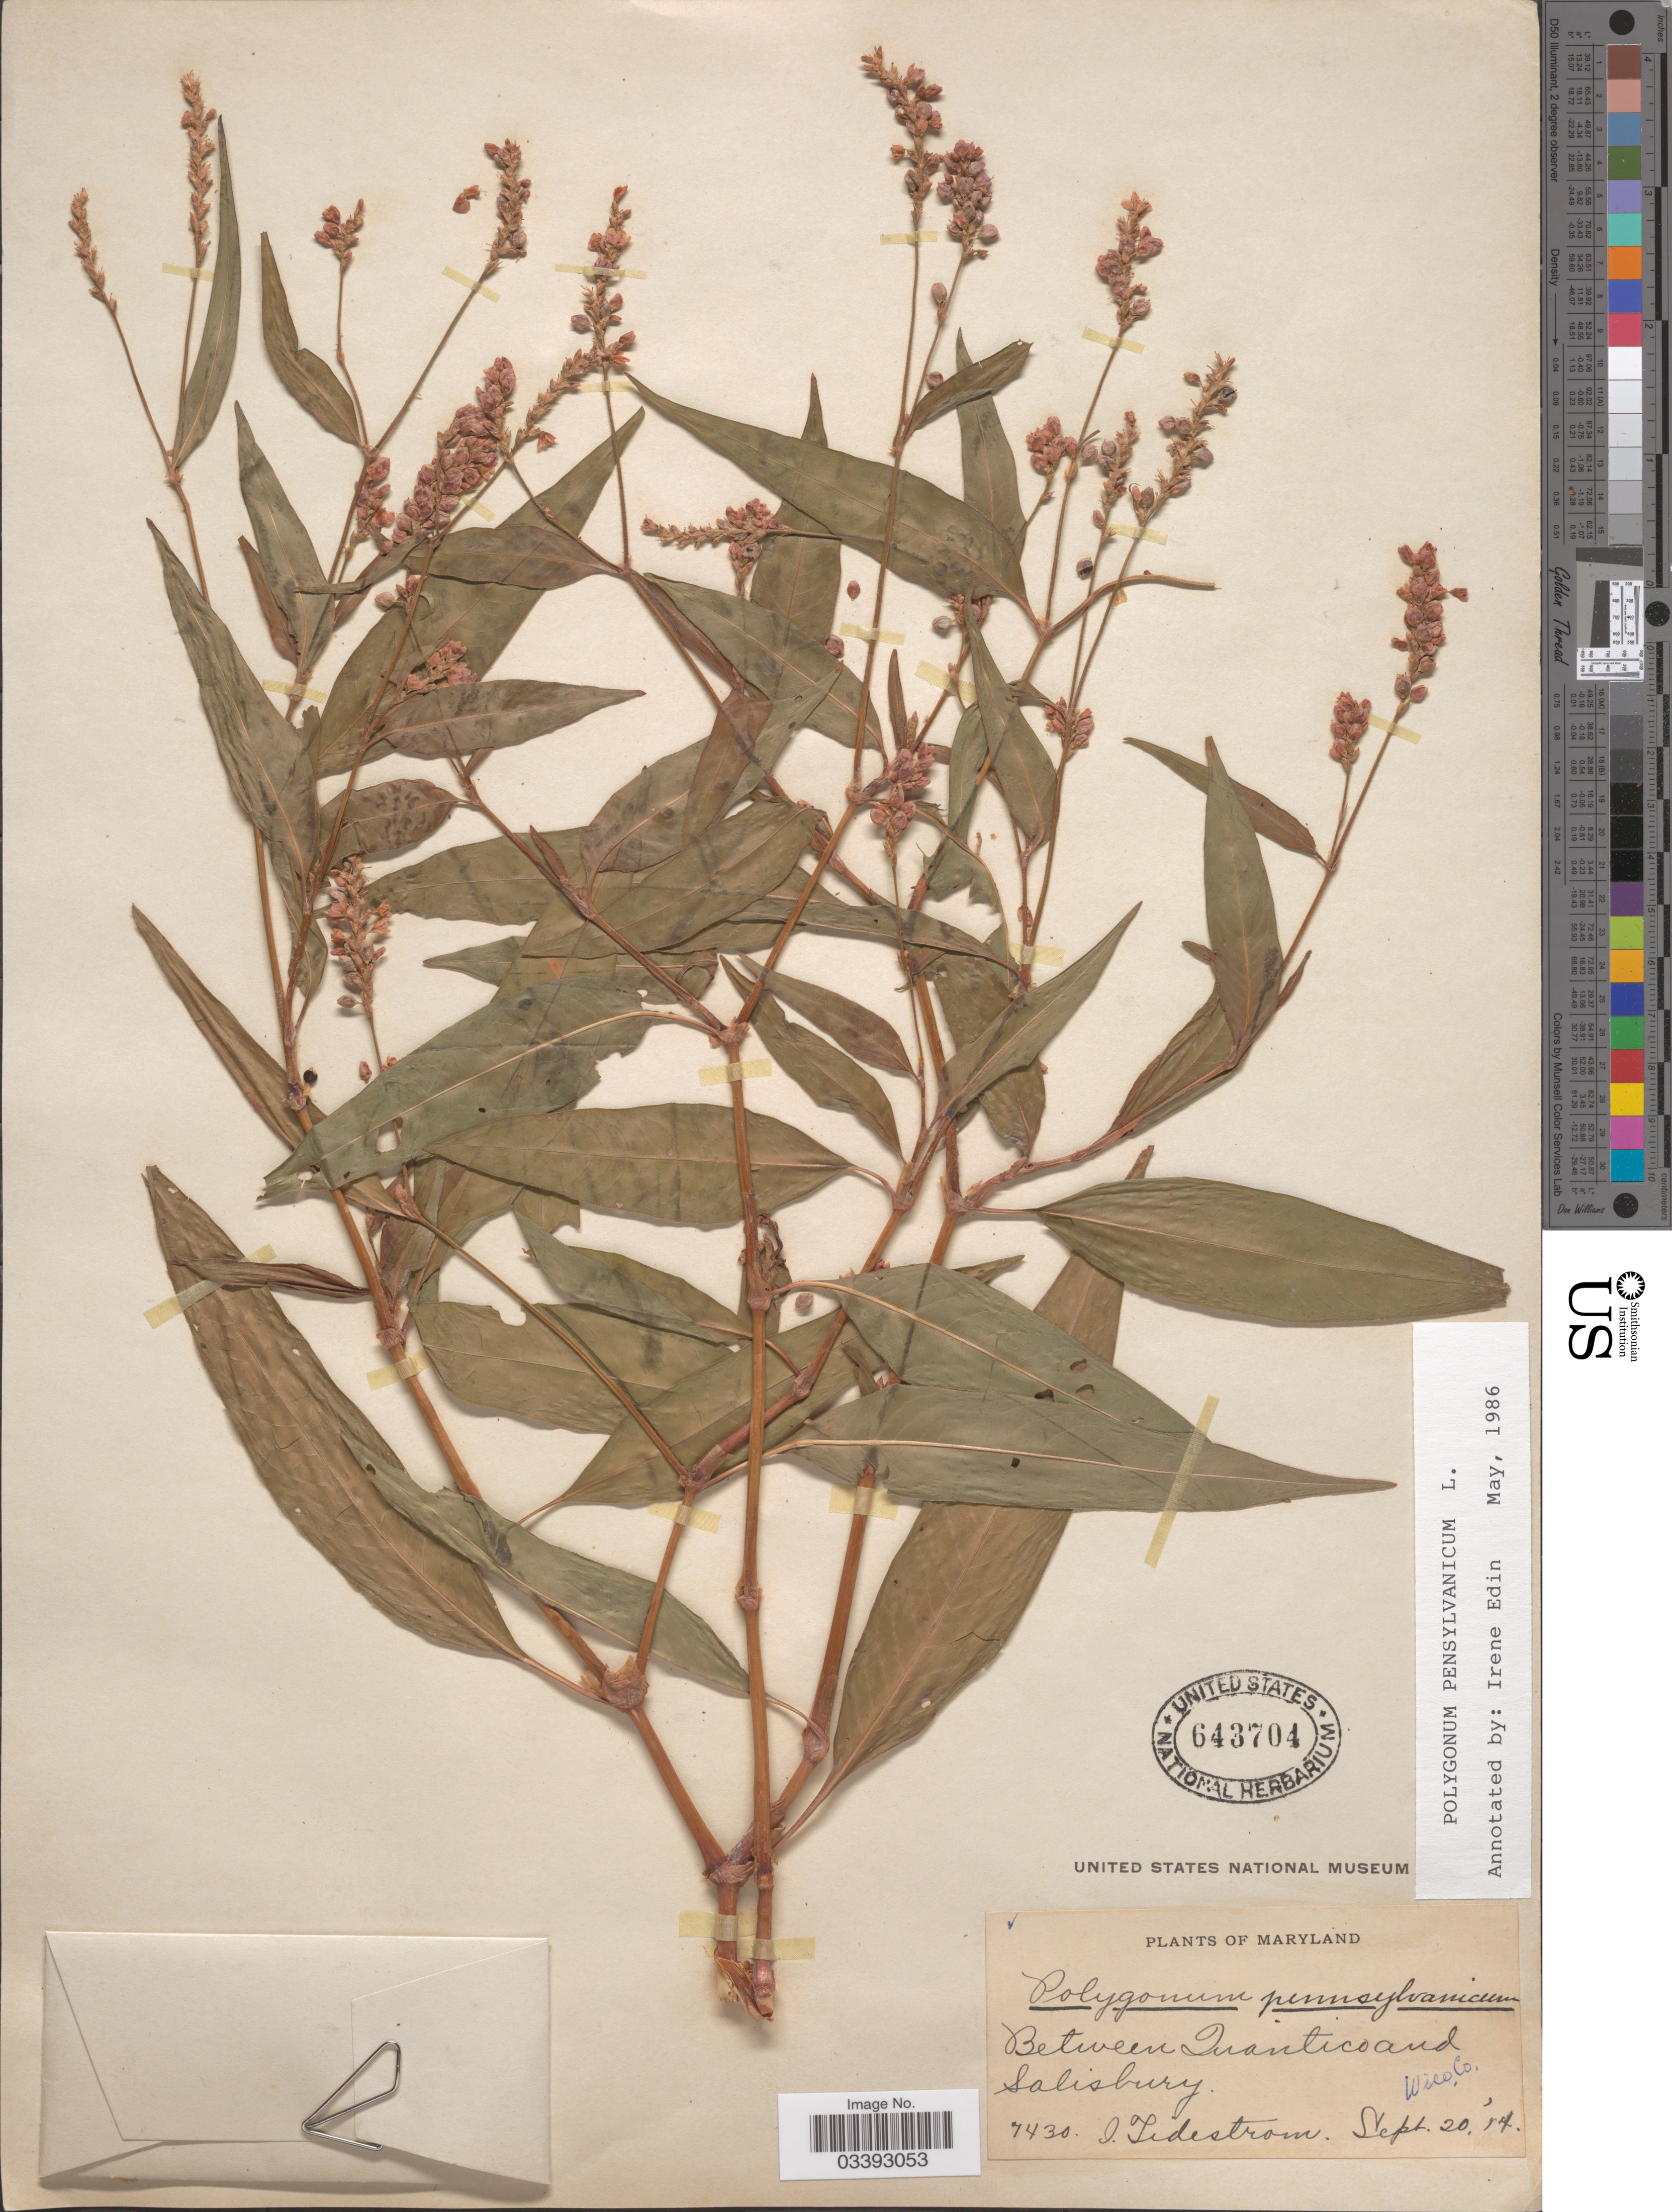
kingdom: Plantae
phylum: Tracheophyta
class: Magnoliopsida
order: Caryophyllales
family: Polygonaceae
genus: Persicaria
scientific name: Persicaria pensylvanica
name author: (L.) M. Gómez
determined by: Atha, D. E.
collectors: I. F. Tidestrom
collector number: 7430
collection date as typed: Transcribed d/m/y: 20/9/14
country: United States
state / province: Maryland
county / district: Wicomico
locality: Between Quantico and Salisbury. Wico. Co.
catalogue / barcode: US 643704